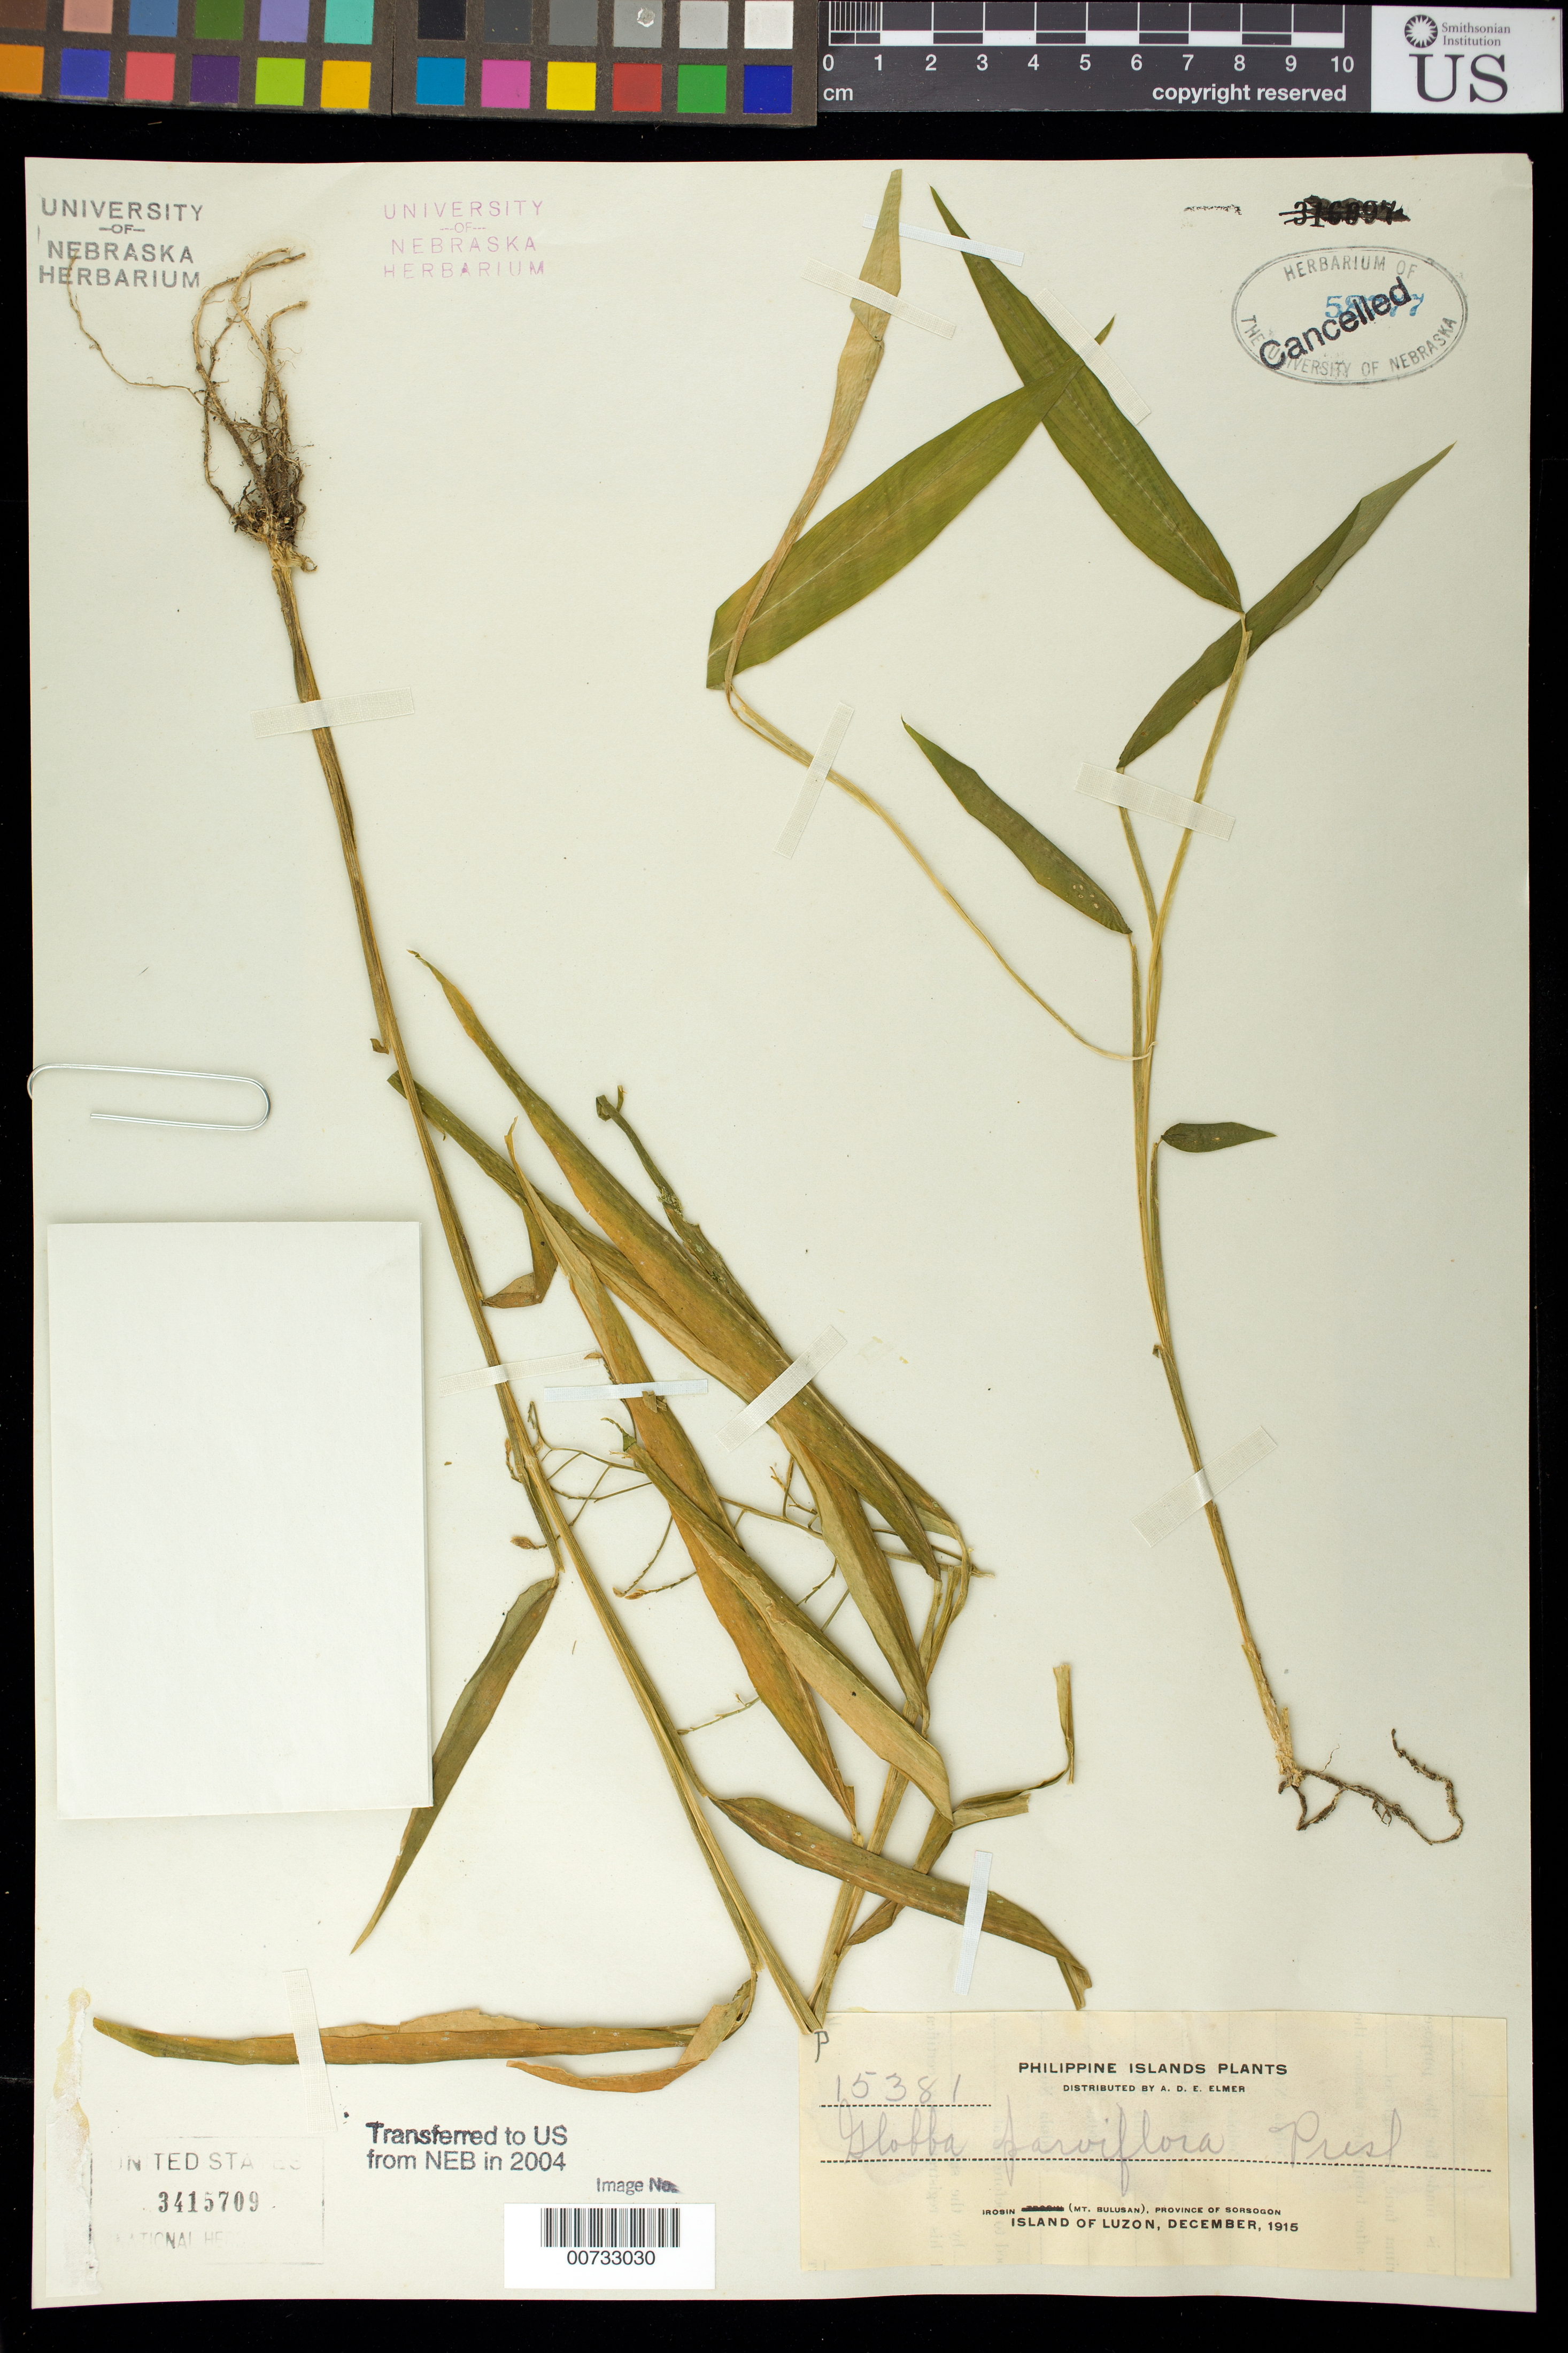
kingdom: Plantae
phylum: Tracheophyta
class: Liliopsida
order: Zingiberales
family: Zingiberaceae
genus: Globba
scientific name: Globba parviflora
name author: C. Presl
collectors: A. D. E. Elmer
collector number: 15381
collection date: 1915-12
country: Philippines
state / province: Bicol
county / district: Sorsogon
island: Luzon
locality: Irosin (Mt. Bulusan)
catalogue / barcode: US 3415709